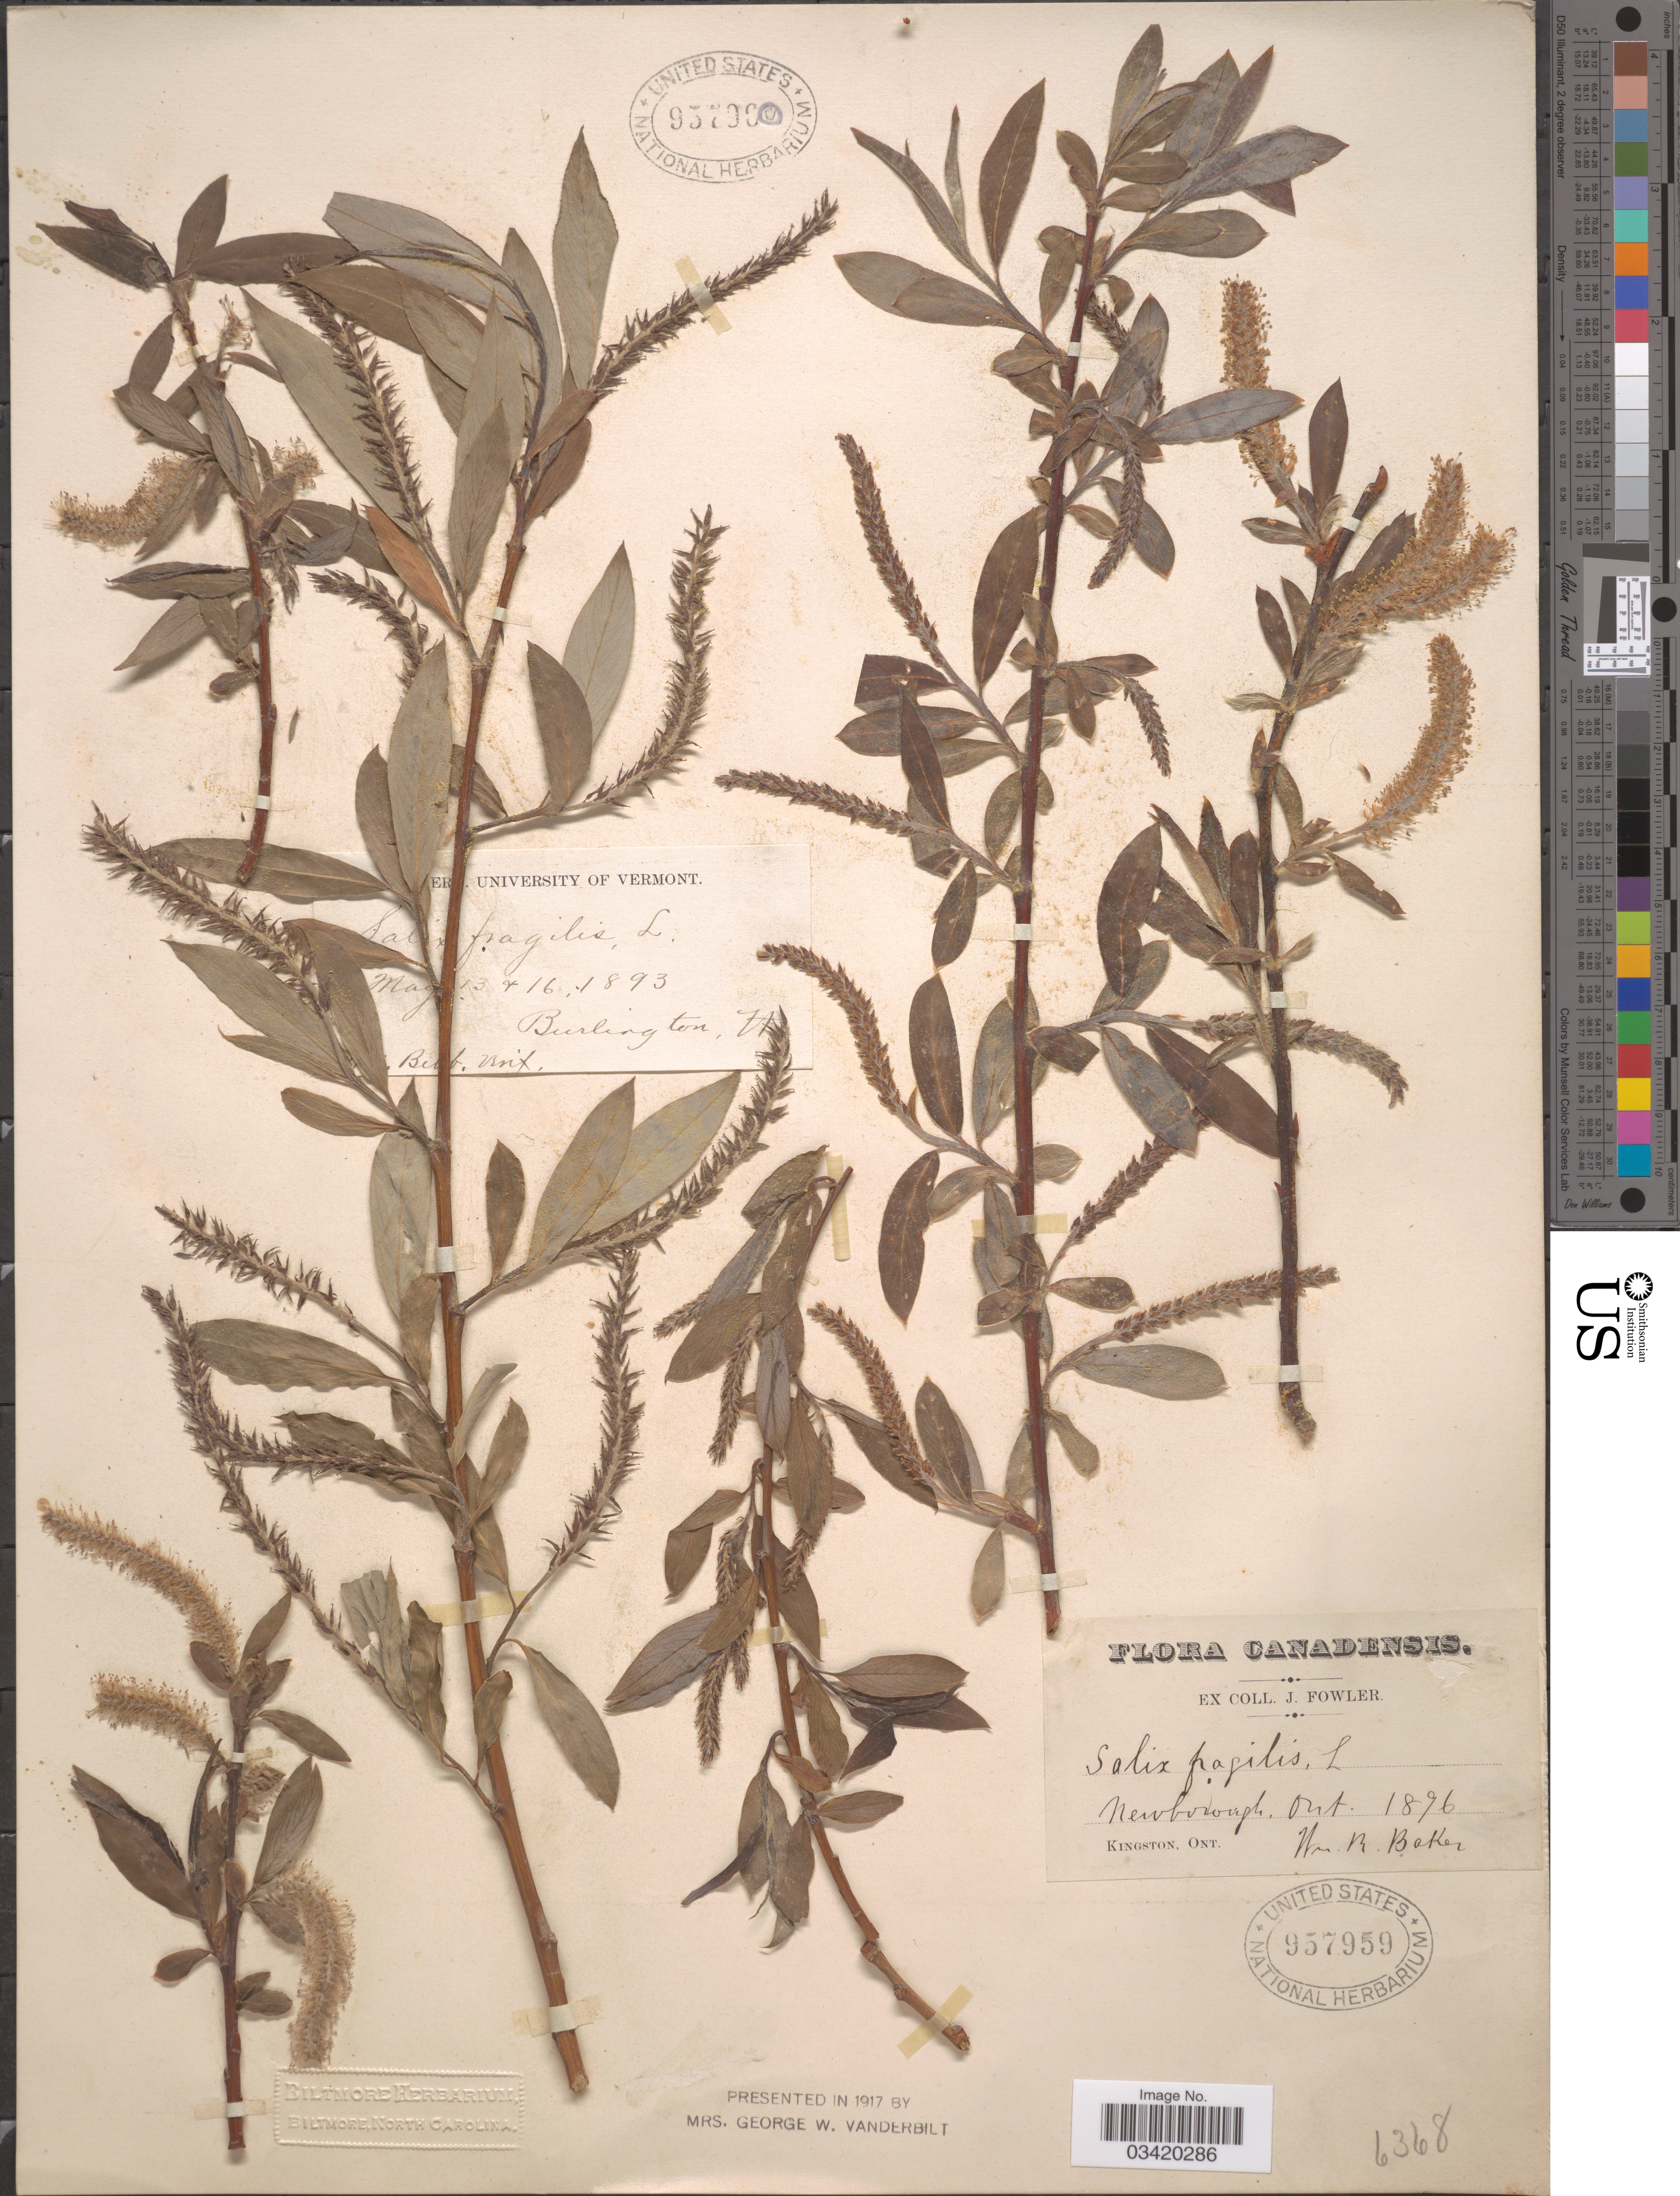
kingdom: Plantae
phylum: Tracheophyta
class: Magnoliopsida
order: Malpighiales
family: Salicaceae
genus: Salix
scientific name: Salix fragilis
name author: L.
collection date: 1893-05-13,1893-05-16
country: United States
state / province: Vermont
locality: Burlington.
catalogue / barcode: US 957960